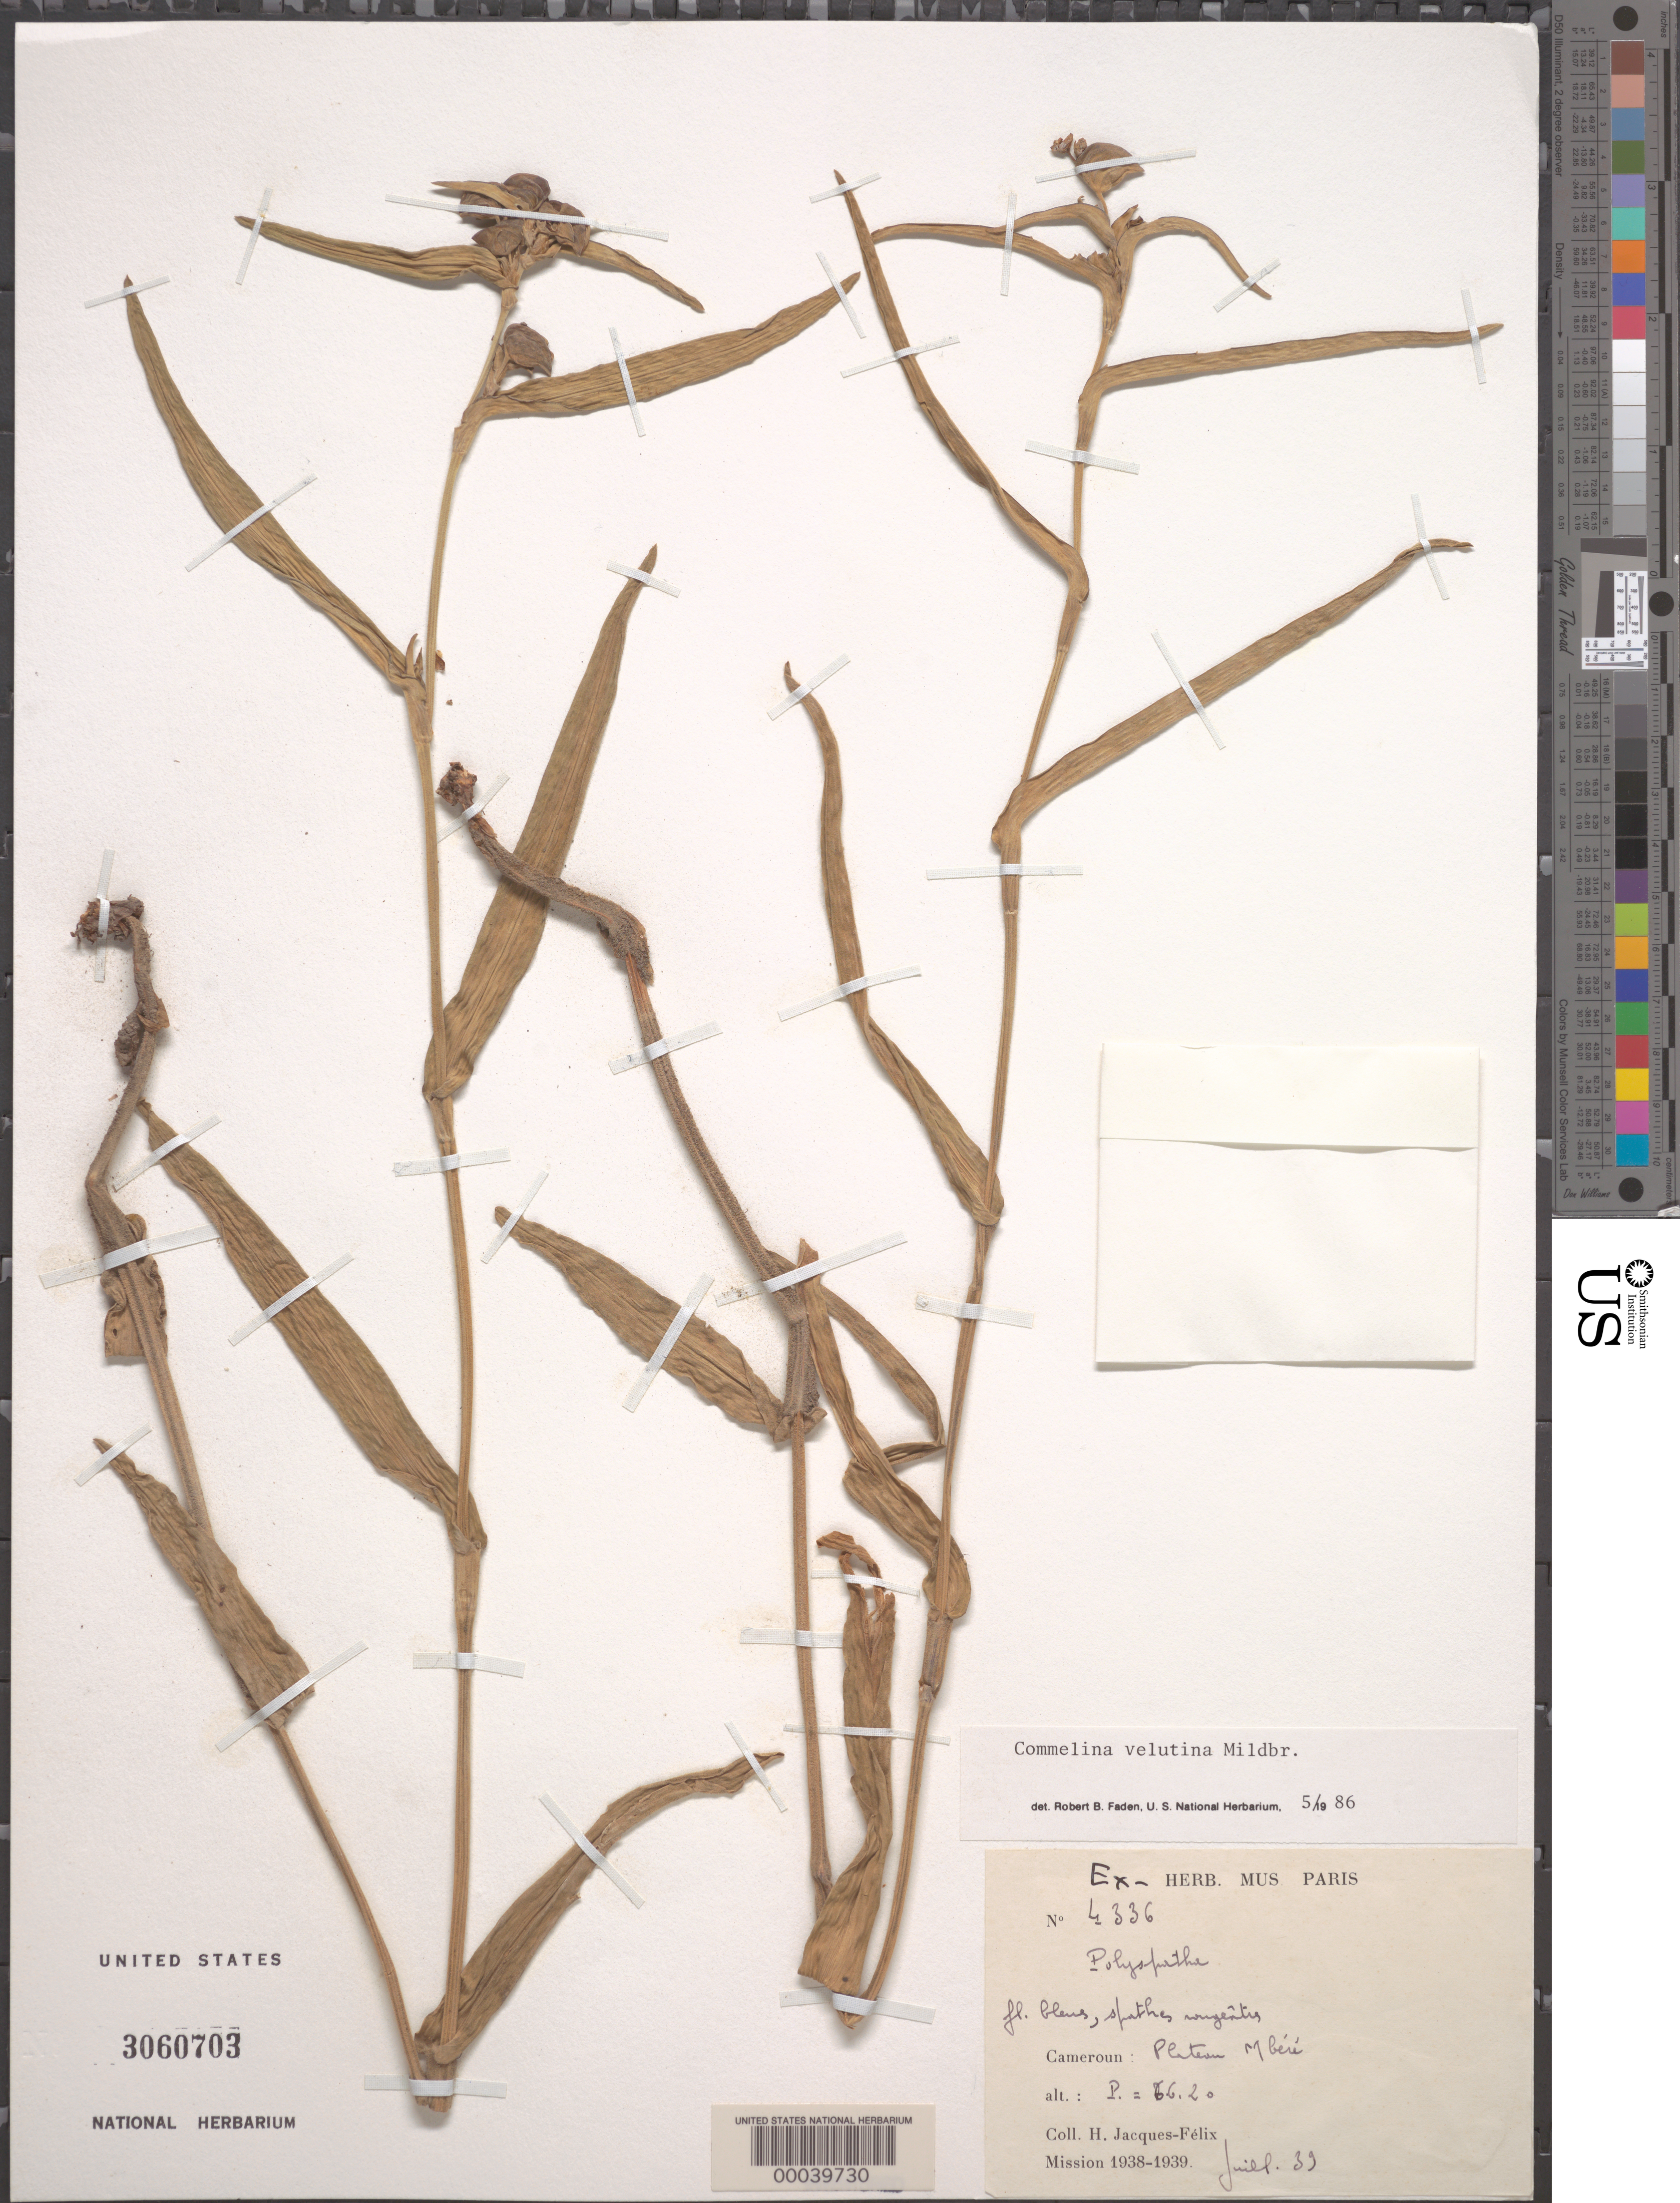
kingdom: Plantae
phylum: Tracheophyta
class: Liliopsida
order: Commelinales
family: Commelinaceae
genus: Commelina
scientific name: Commelina velutina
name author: Mildbr.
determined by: Faden, Robert B., (US), Smithsonian Institution - National Museum of Natural History (UNITED STATES)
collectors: H. Jacques-Félix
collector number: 4336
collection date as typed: Jul 1939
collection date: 1939-07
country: Cameroon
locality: Plateau mbere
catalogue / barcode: US 3060703